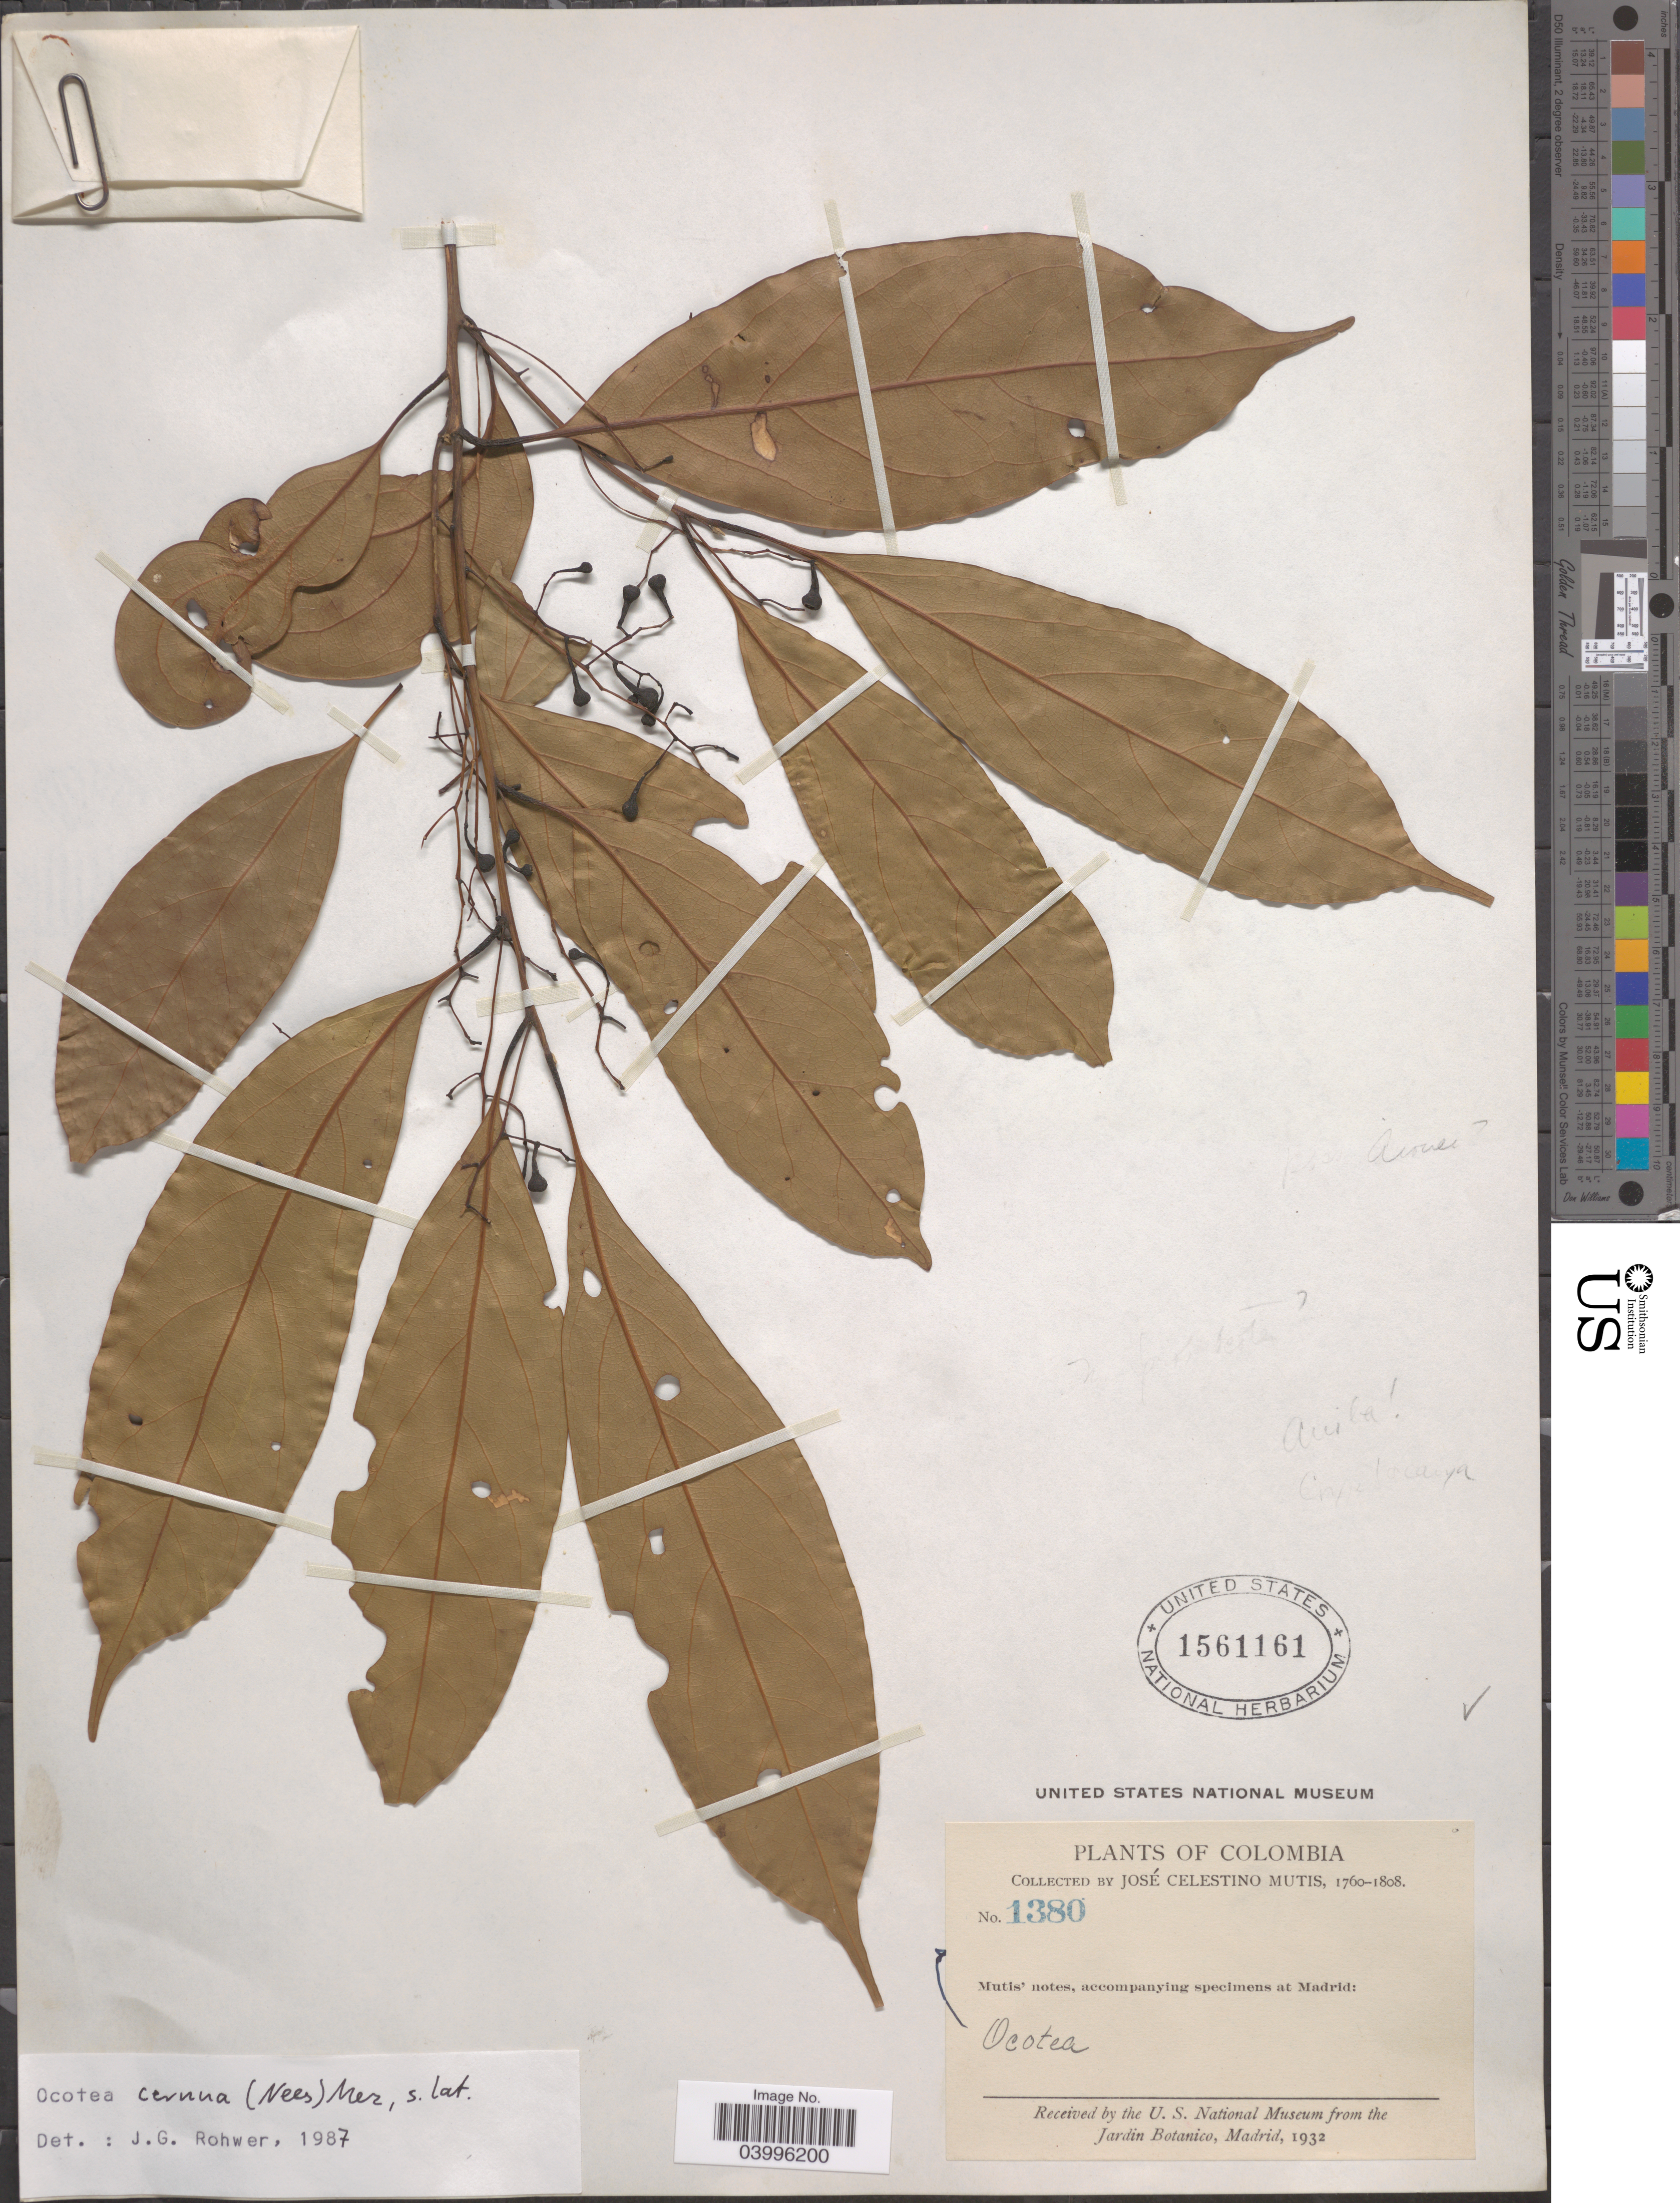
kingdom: Plantae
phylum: Tracheophyta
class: Magnoliopsida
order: Laurales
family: Lauraceae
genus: Ocotea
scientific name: Ocotea cernua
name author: (Nees) Mez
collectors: J. C. B. Mutis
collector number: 1380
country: Colombia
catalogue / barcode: US 1561161